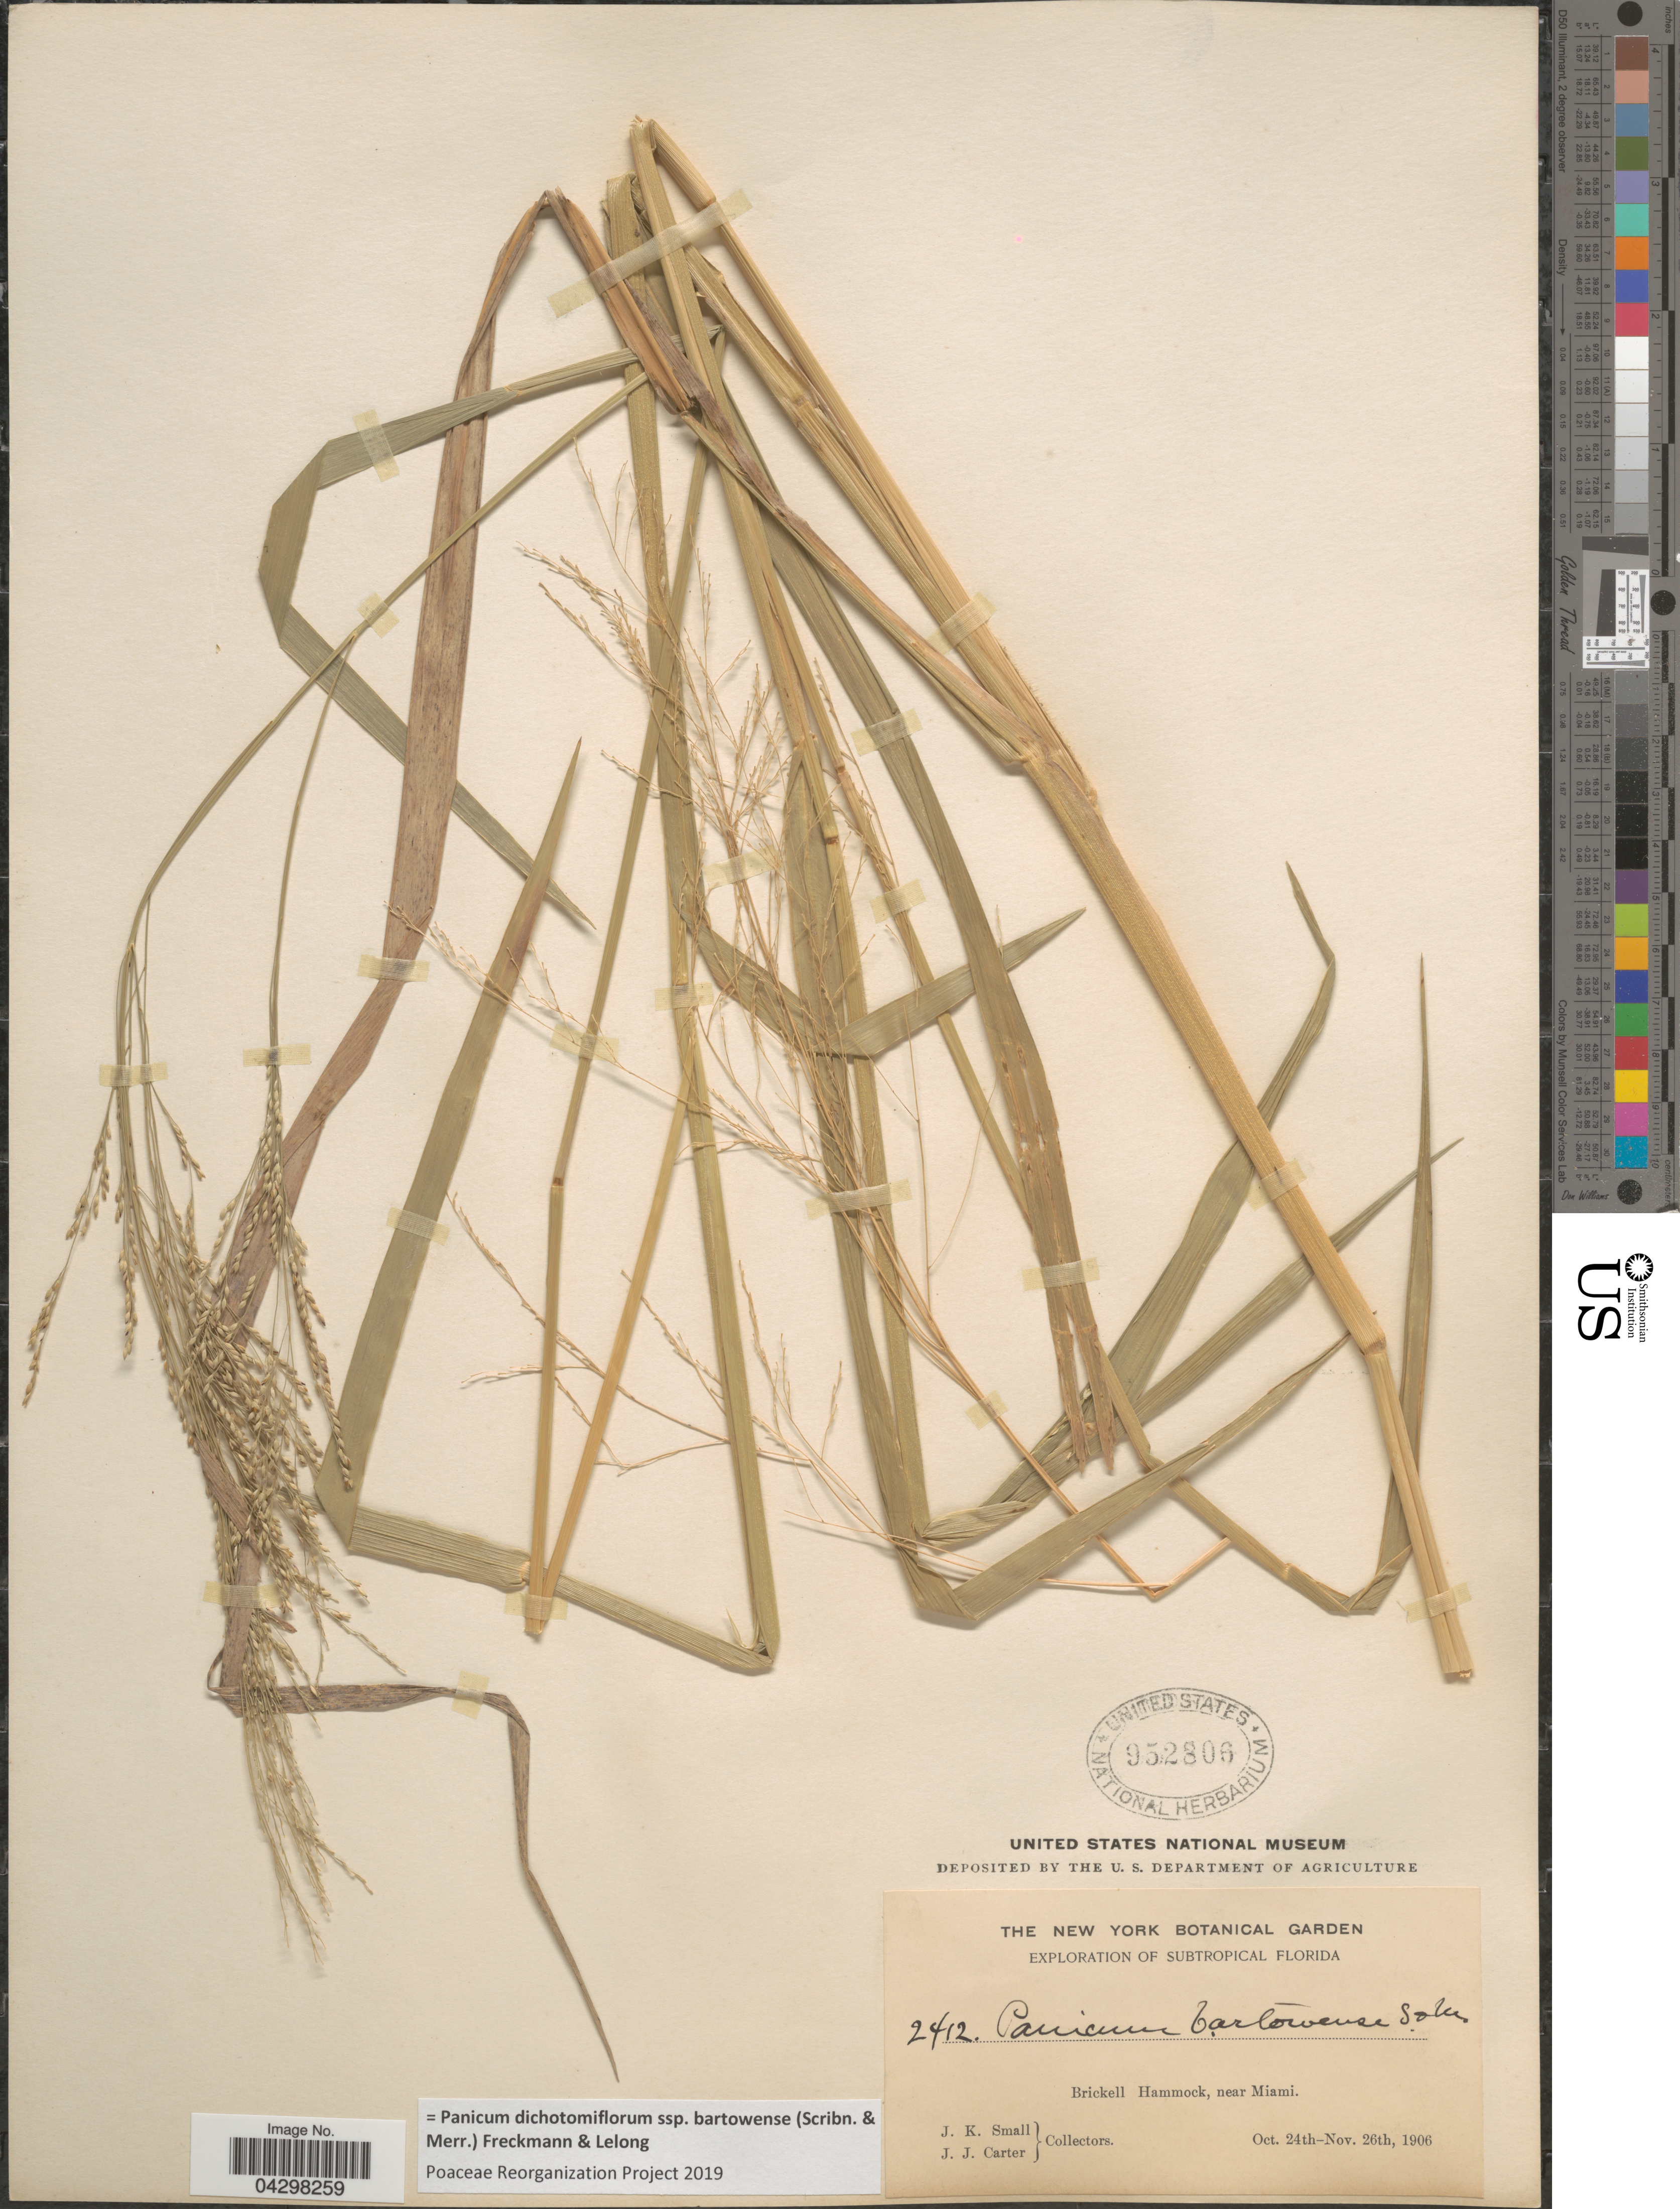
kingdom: Plantae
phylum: Tracheophyta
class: Liliopsida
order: Poales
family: Poaceae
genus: Panicum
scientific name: Panicum dichotomiflorum subsp. bartowense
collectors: J. K. Small & J. Carter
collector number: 2412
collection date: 1906-10-24/1906-11-26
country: United States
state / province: Florida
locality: Exploration of Subtropical Florida. Brickell Hammock, near Miami.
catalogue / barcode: US 952306